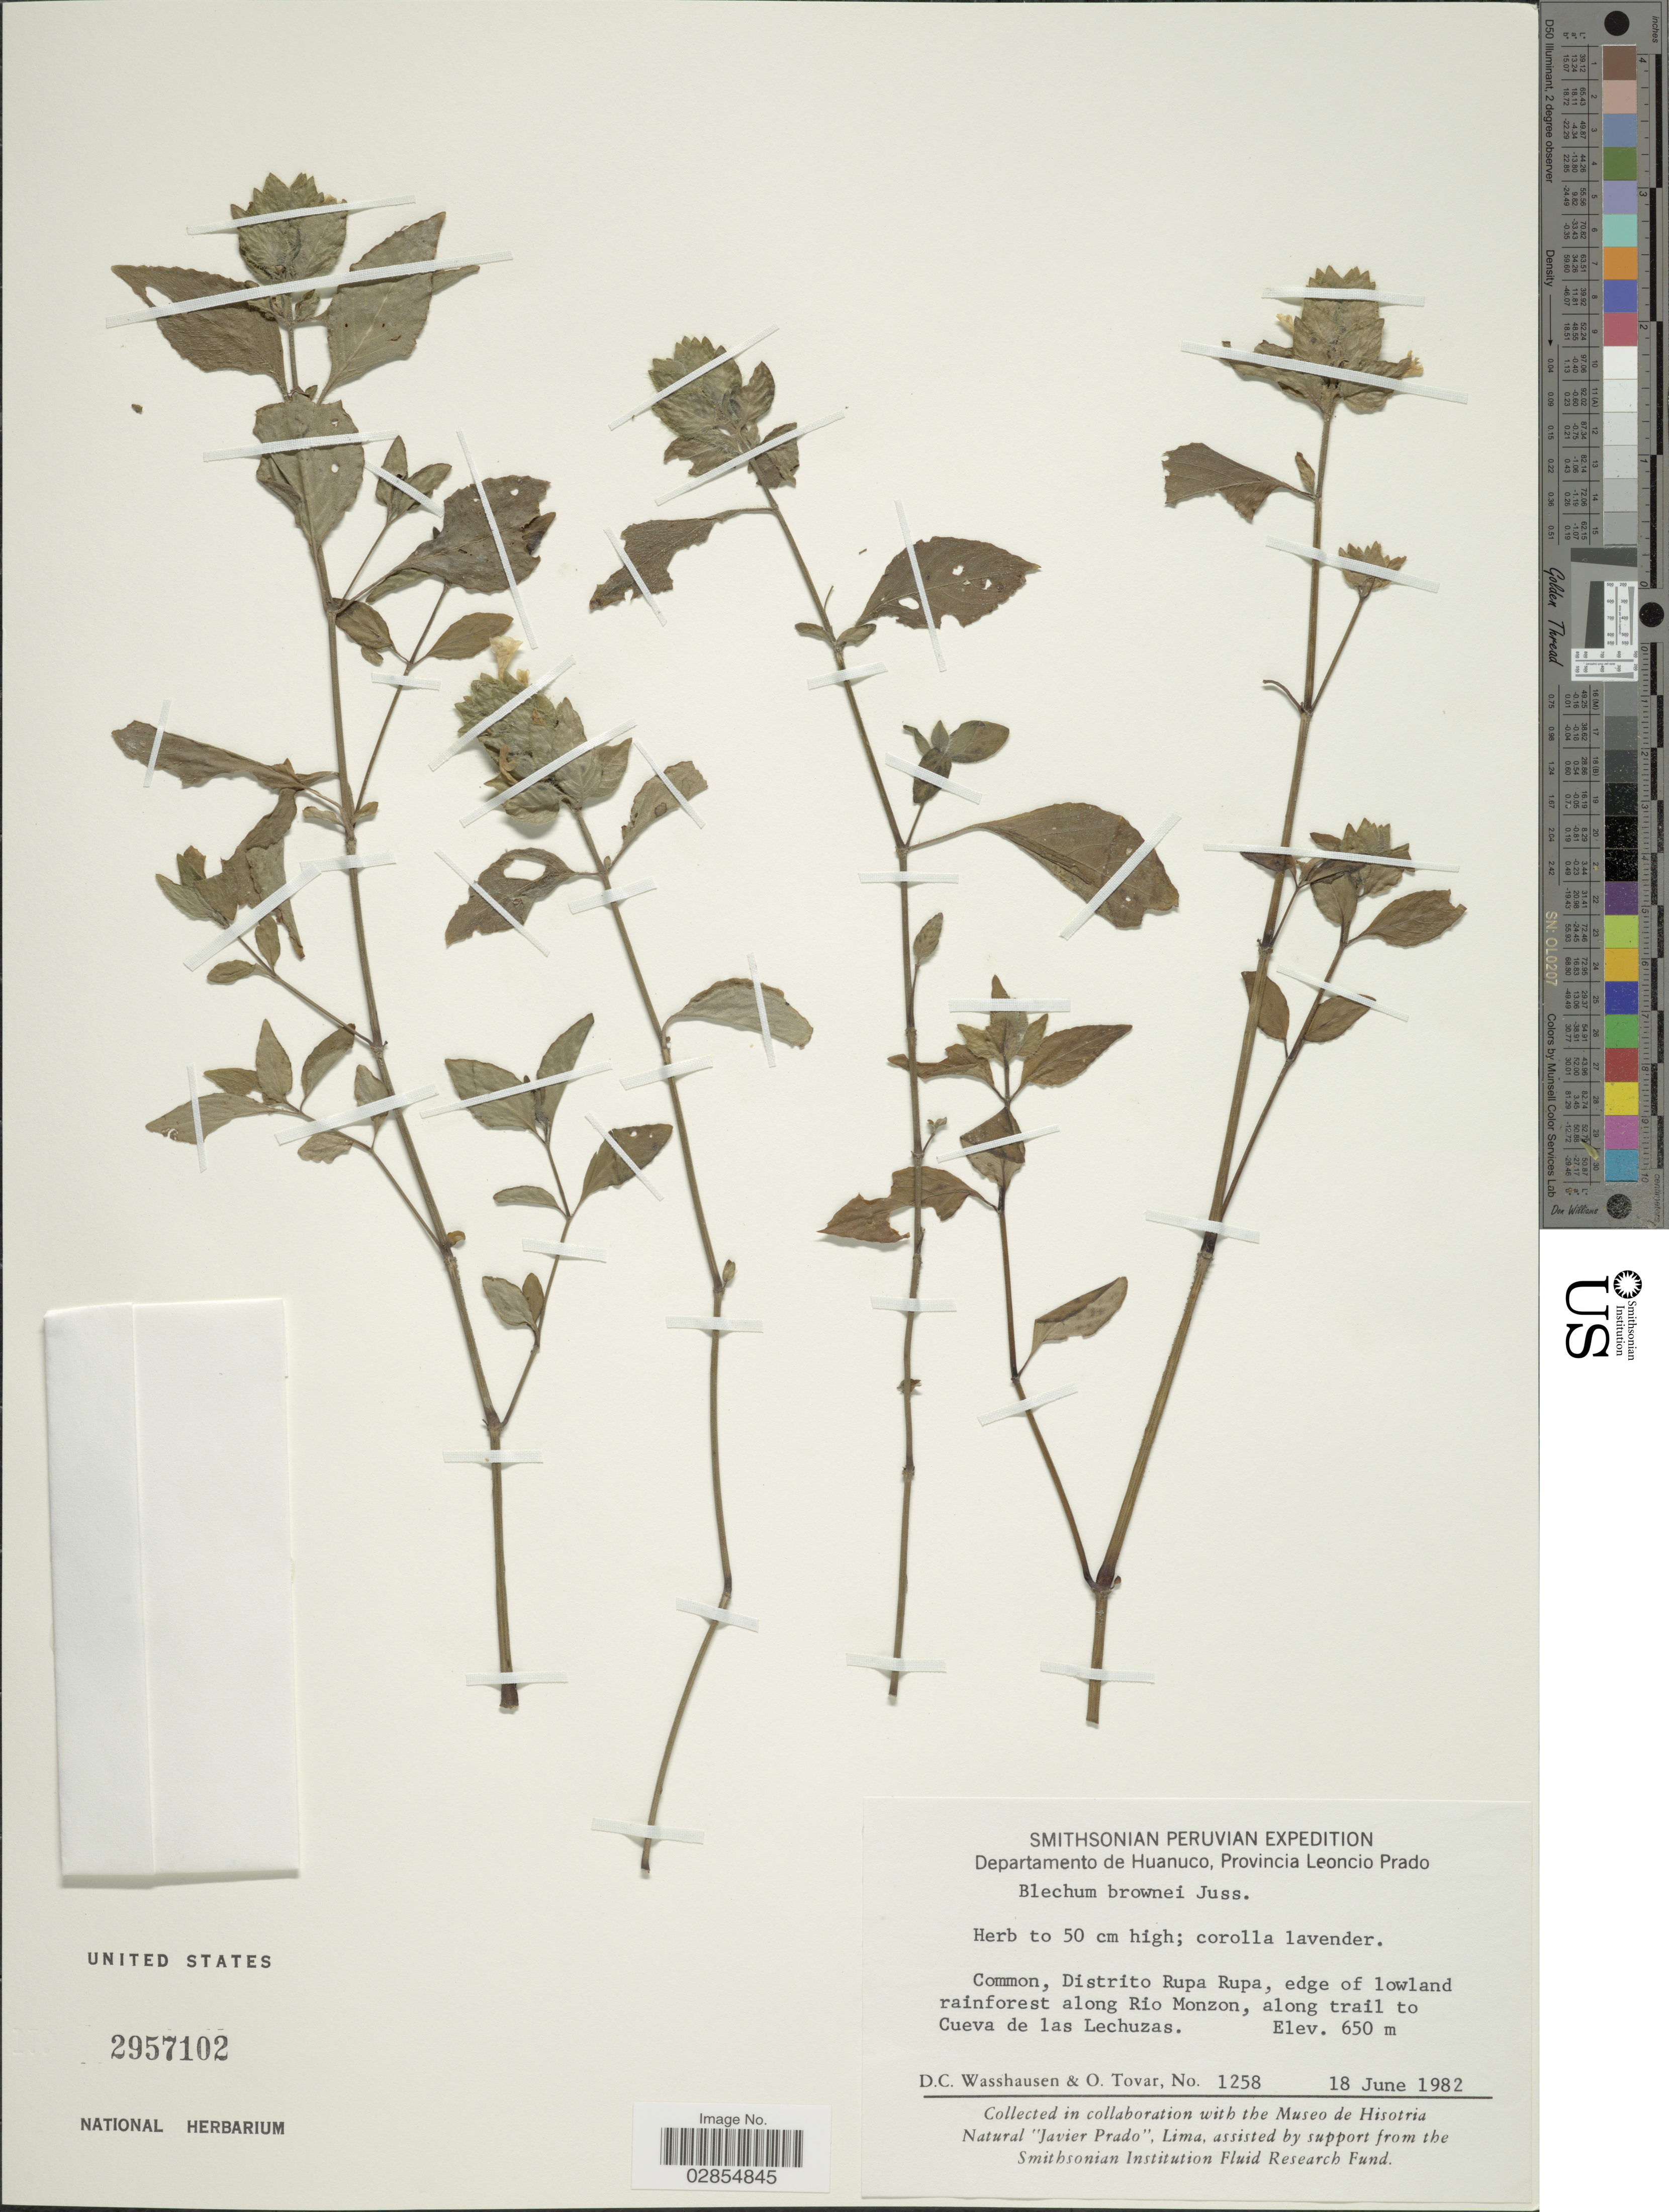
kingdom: Plantae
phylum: Tracheophyta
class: Magnoliopsida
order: Lamiales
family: Acanthaceae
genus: Blechum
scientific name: Blechum brownei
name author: Juss.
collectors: D. C. Wasshausen & Ó. Tovar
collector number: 1258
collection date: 1982-06-18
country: Peru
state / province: Huánuco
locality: Departamento de Huanuco, Provincia Leoncio Prado. Common, Distrito Rupa Rupa, edge of lowland rainforest along Rio Monzon, along trail to Cueva de las Lechuzas.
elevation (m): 650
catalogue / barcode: US 2957102